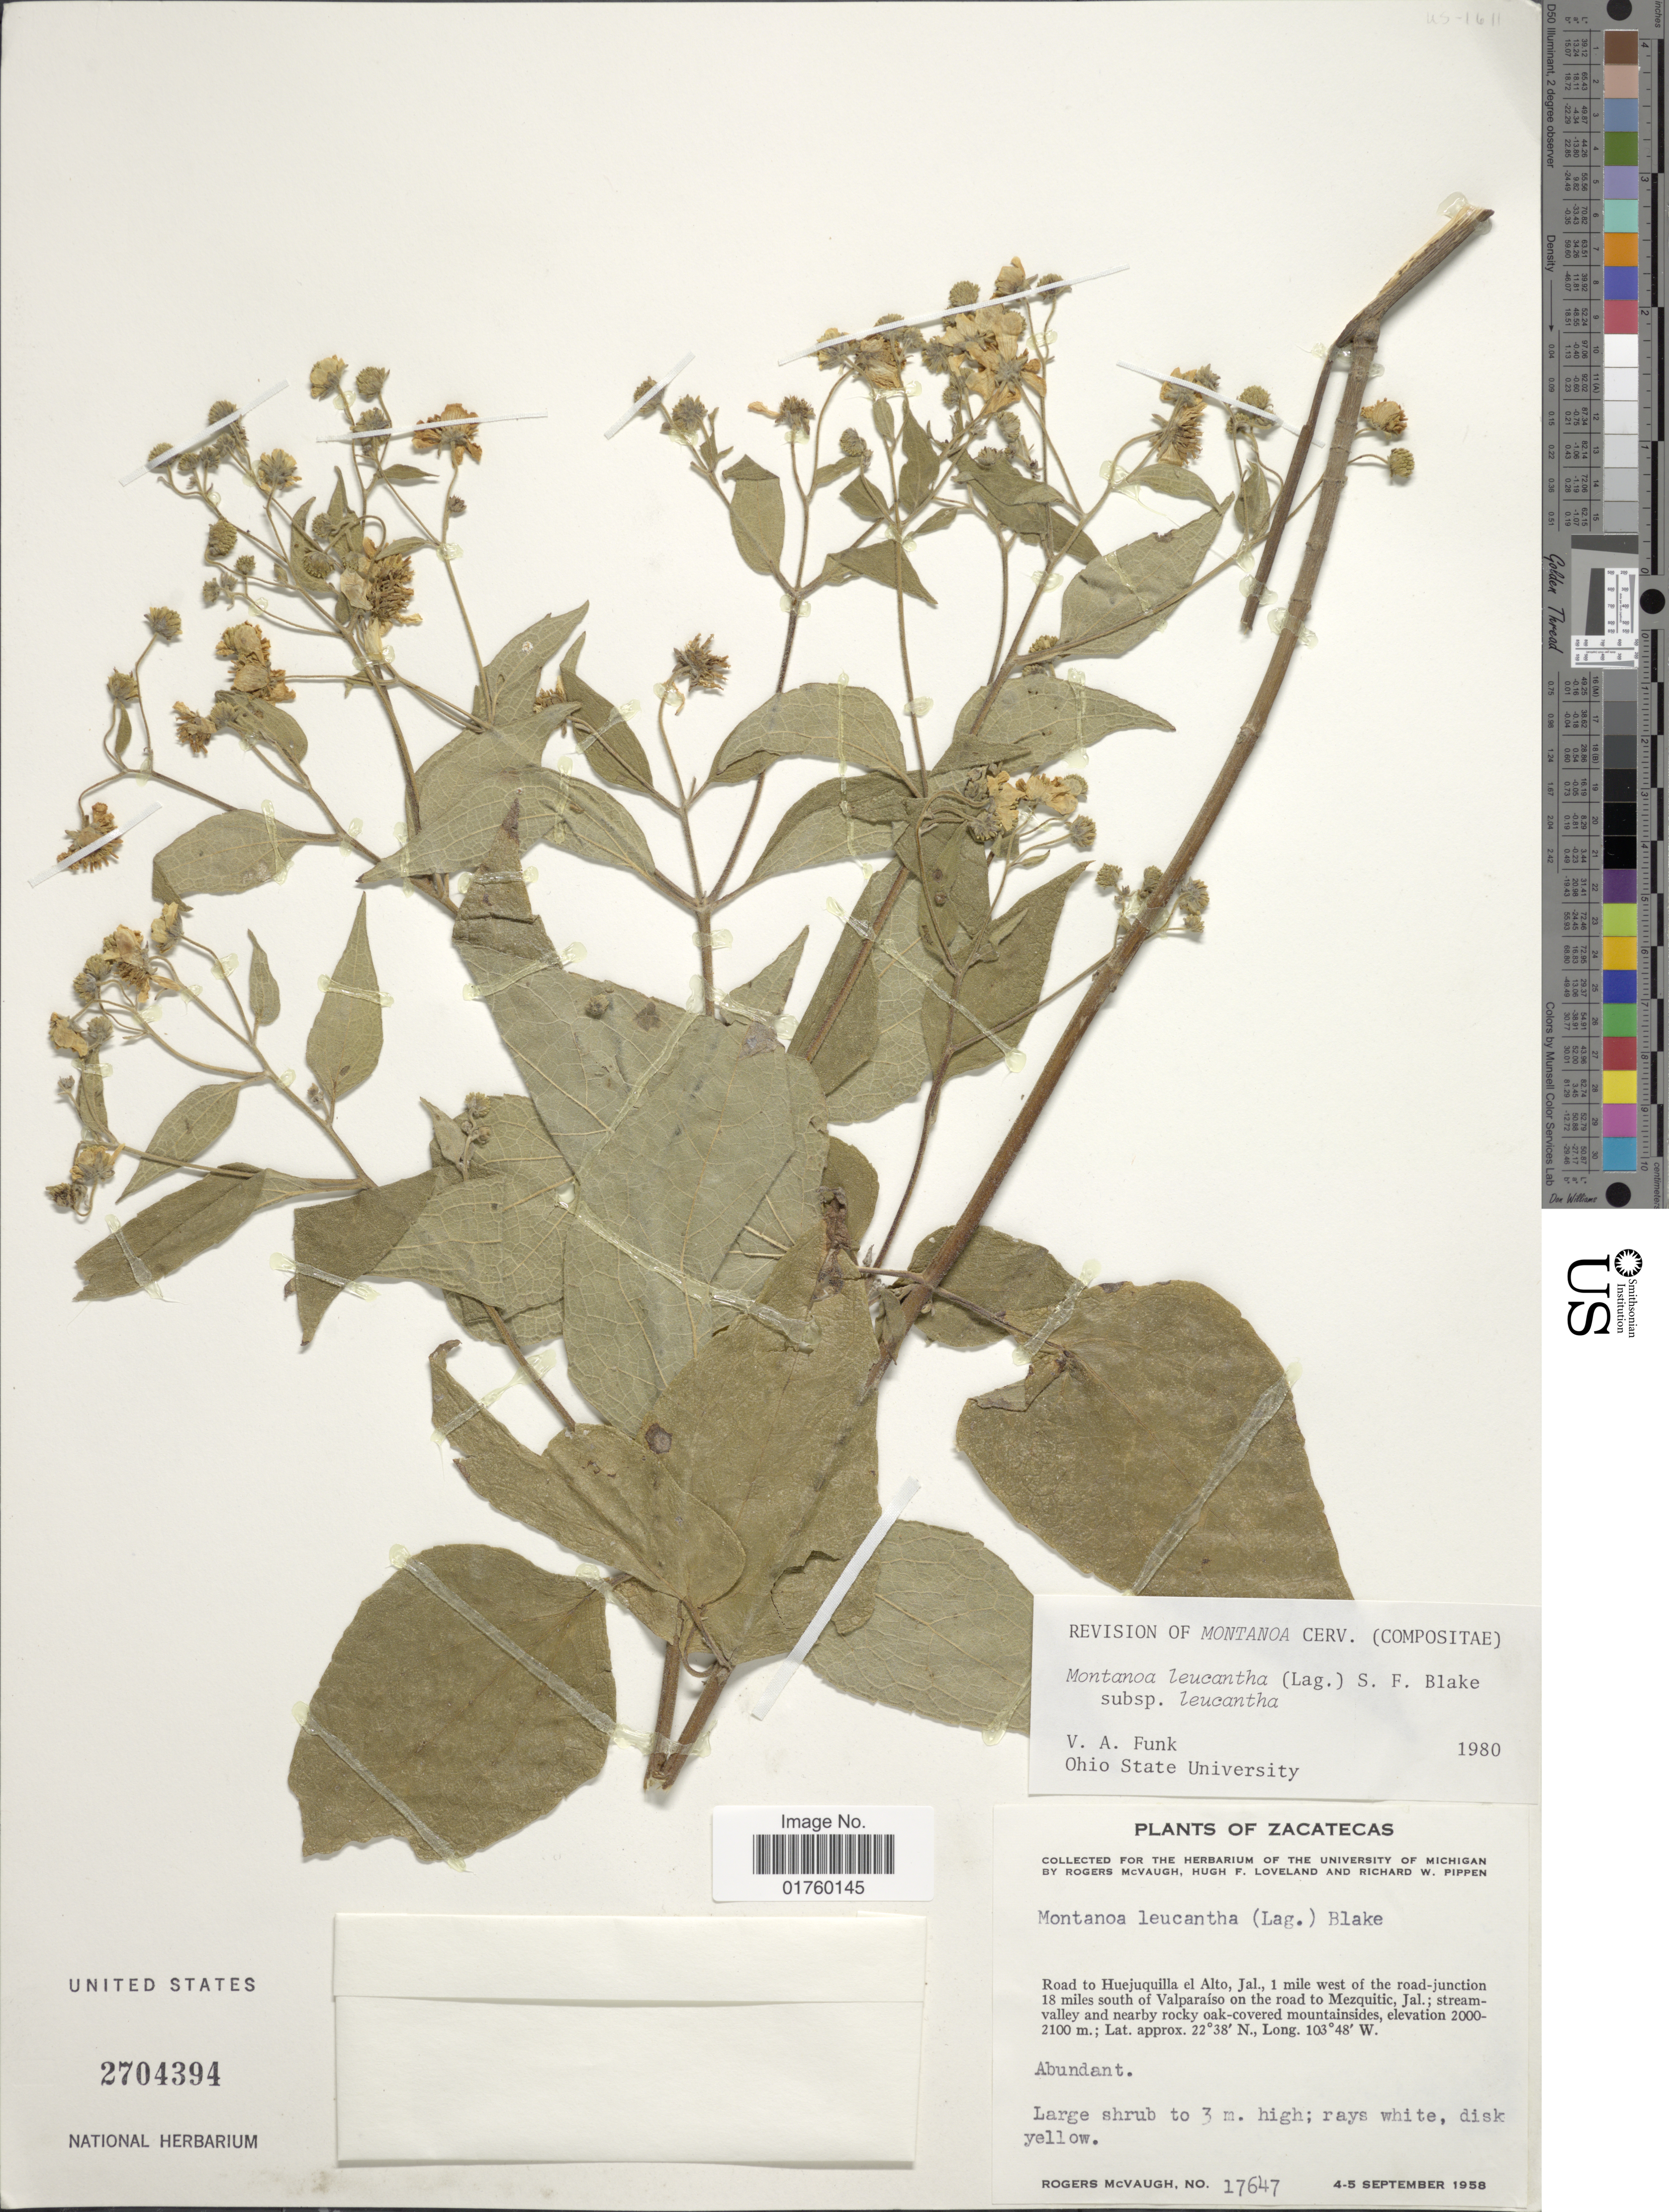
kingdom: Plantae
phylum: Tracheophyta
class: Magnoliopsida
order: Asterales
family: Asteraceae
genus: Montanoa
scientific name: Montanoa leucantha subsp. leucantha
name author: (Lag.) S.F. Blake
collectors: R. McVaugh, H. Loveland & R. W. Pippen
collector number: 17647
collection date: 1958-09-04/1958-09-05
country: Mexico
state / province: Zacatecas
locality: Road to Huejuquilla el Alto, Jal., 1 mile west of the road-junction 18 miles south of Valparaiso on the road to Mezquitic, Jal; stream-valley and nearby rocky oak-covered mountainsides.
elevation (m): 2000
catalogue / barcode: US 2704394